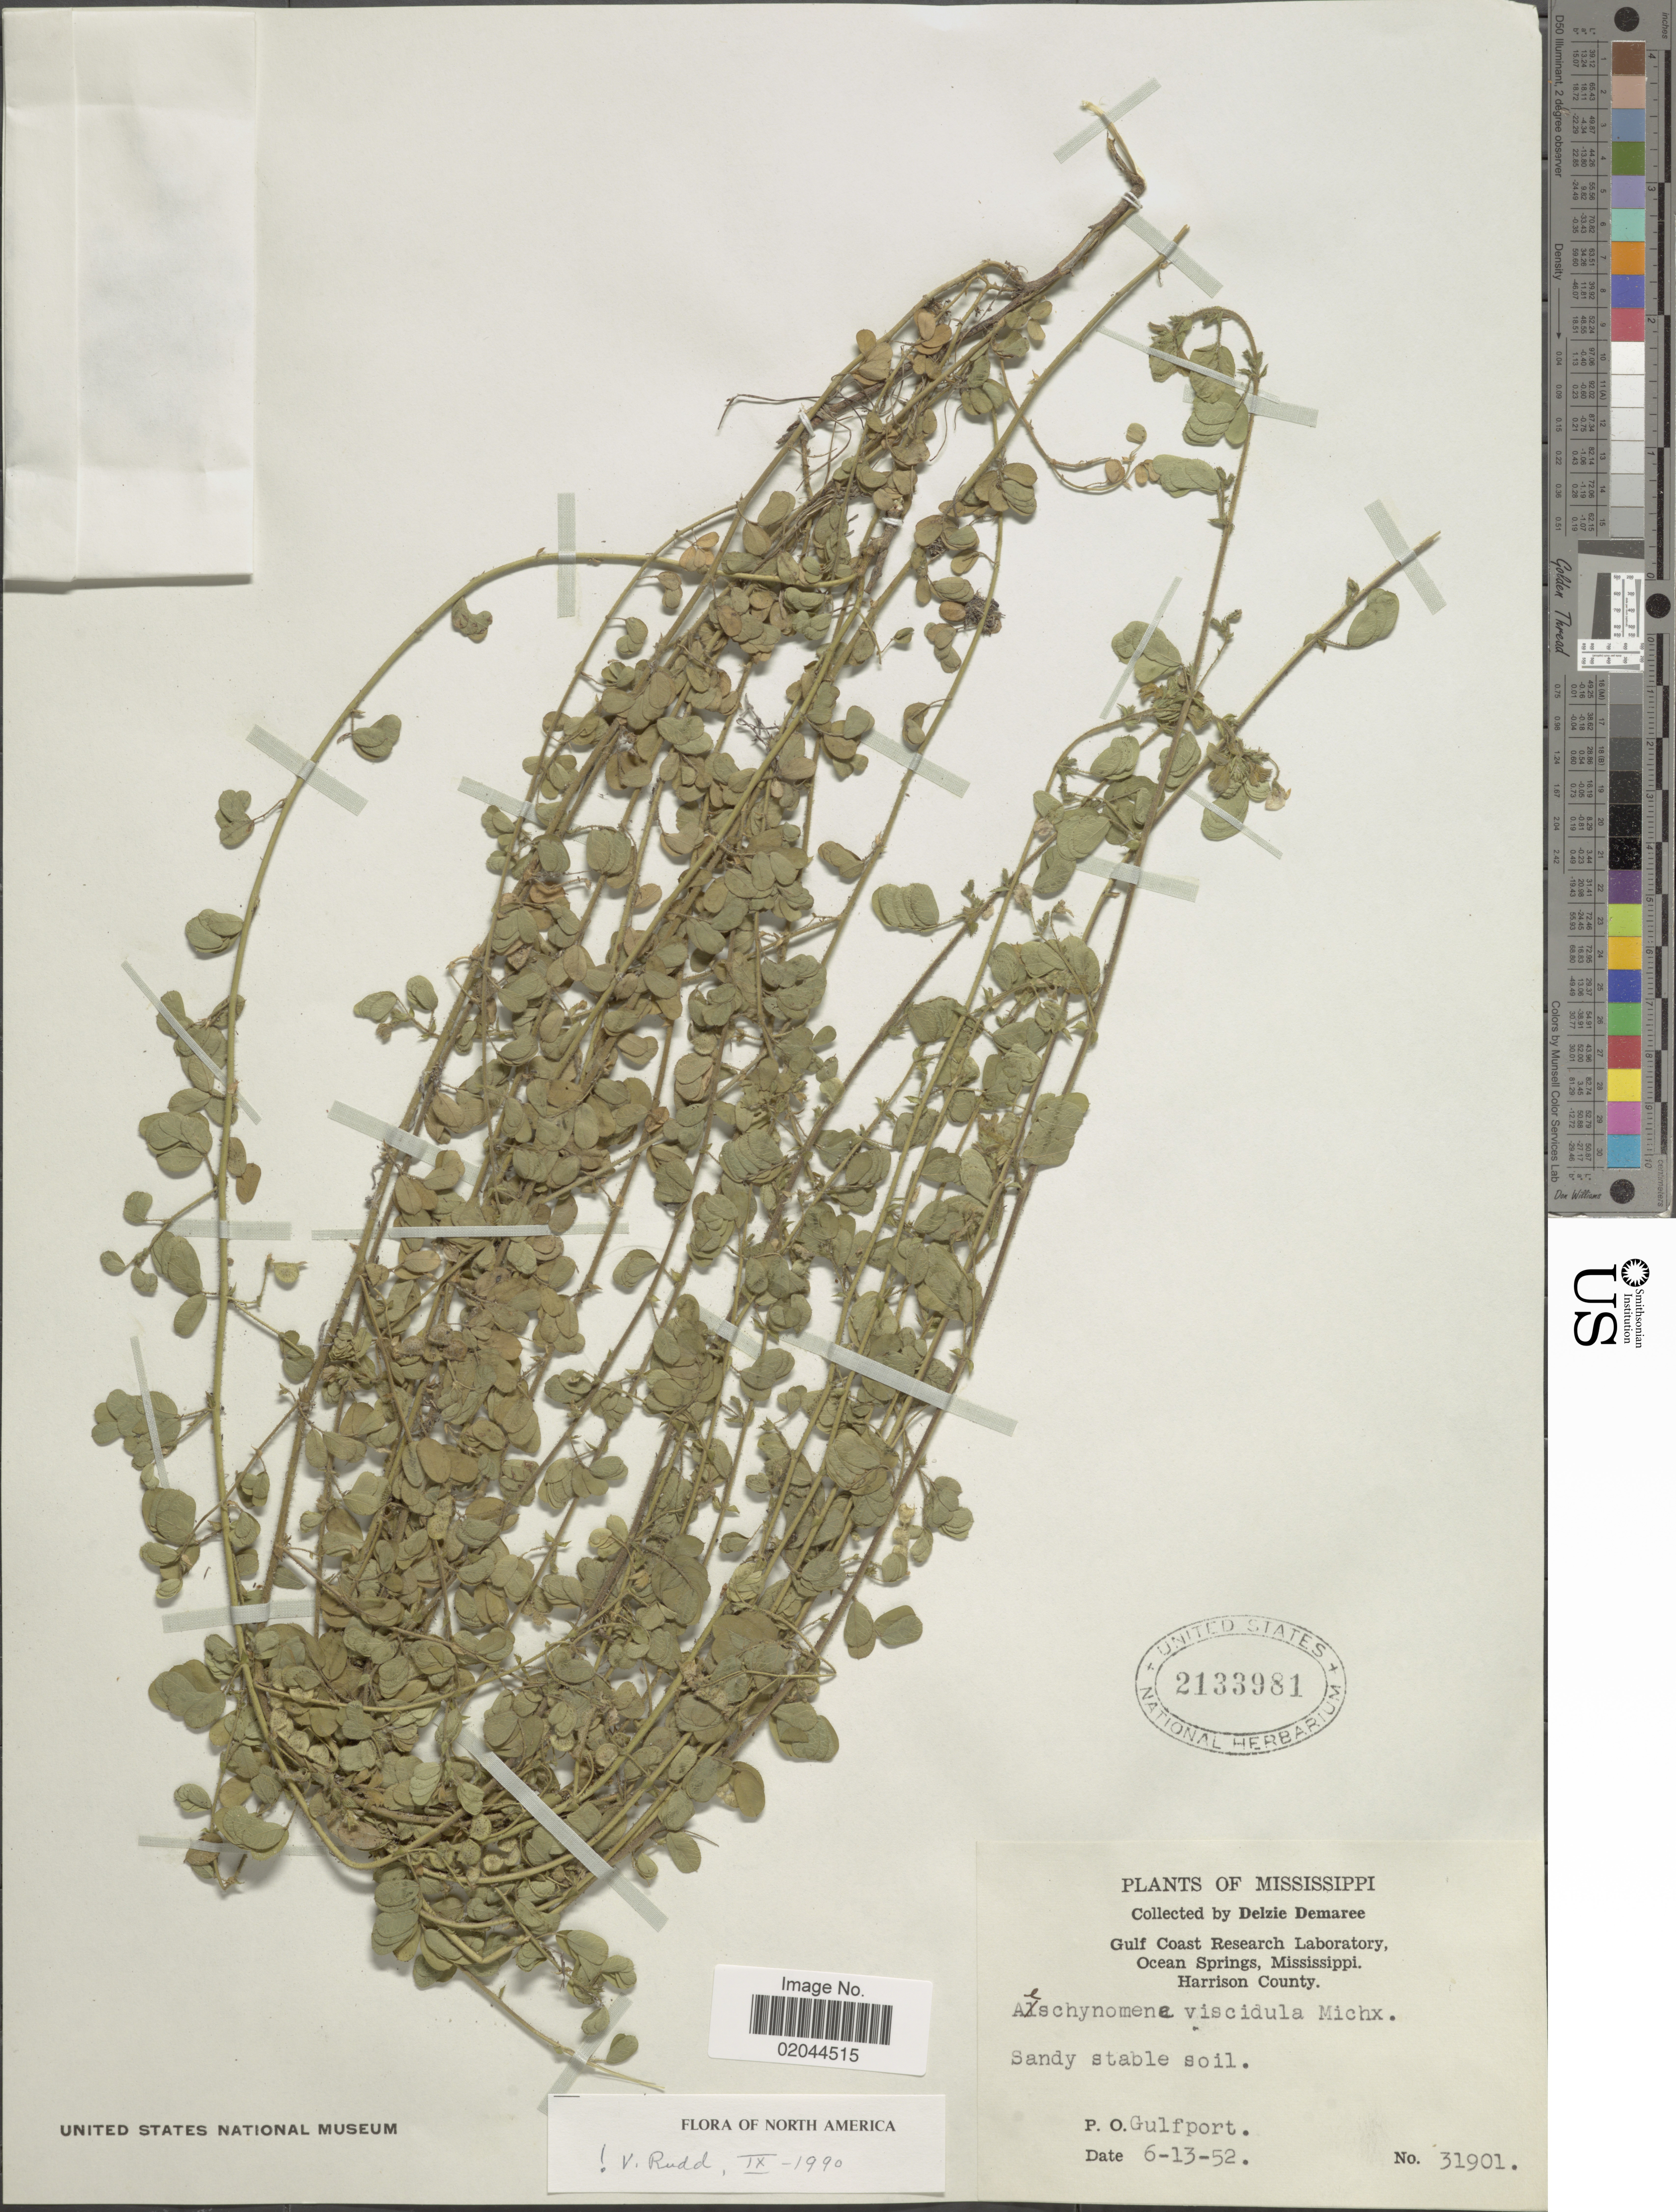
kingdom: Plantae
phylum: Tracheophyta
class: Magnoliopsida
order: Fabales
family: Fabaceae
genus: Aeschynomene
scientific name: Aeschynomene viscidula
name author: Michx.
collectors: D. Demaree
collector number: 31901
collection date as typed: Transcribed d/m/y: 13/6/52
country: United States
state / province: Mississippi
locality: Gulf Coast Research Laboratory, Ocean Springs, Harrison County, P.O. Gulfport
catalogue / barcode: US 2133981